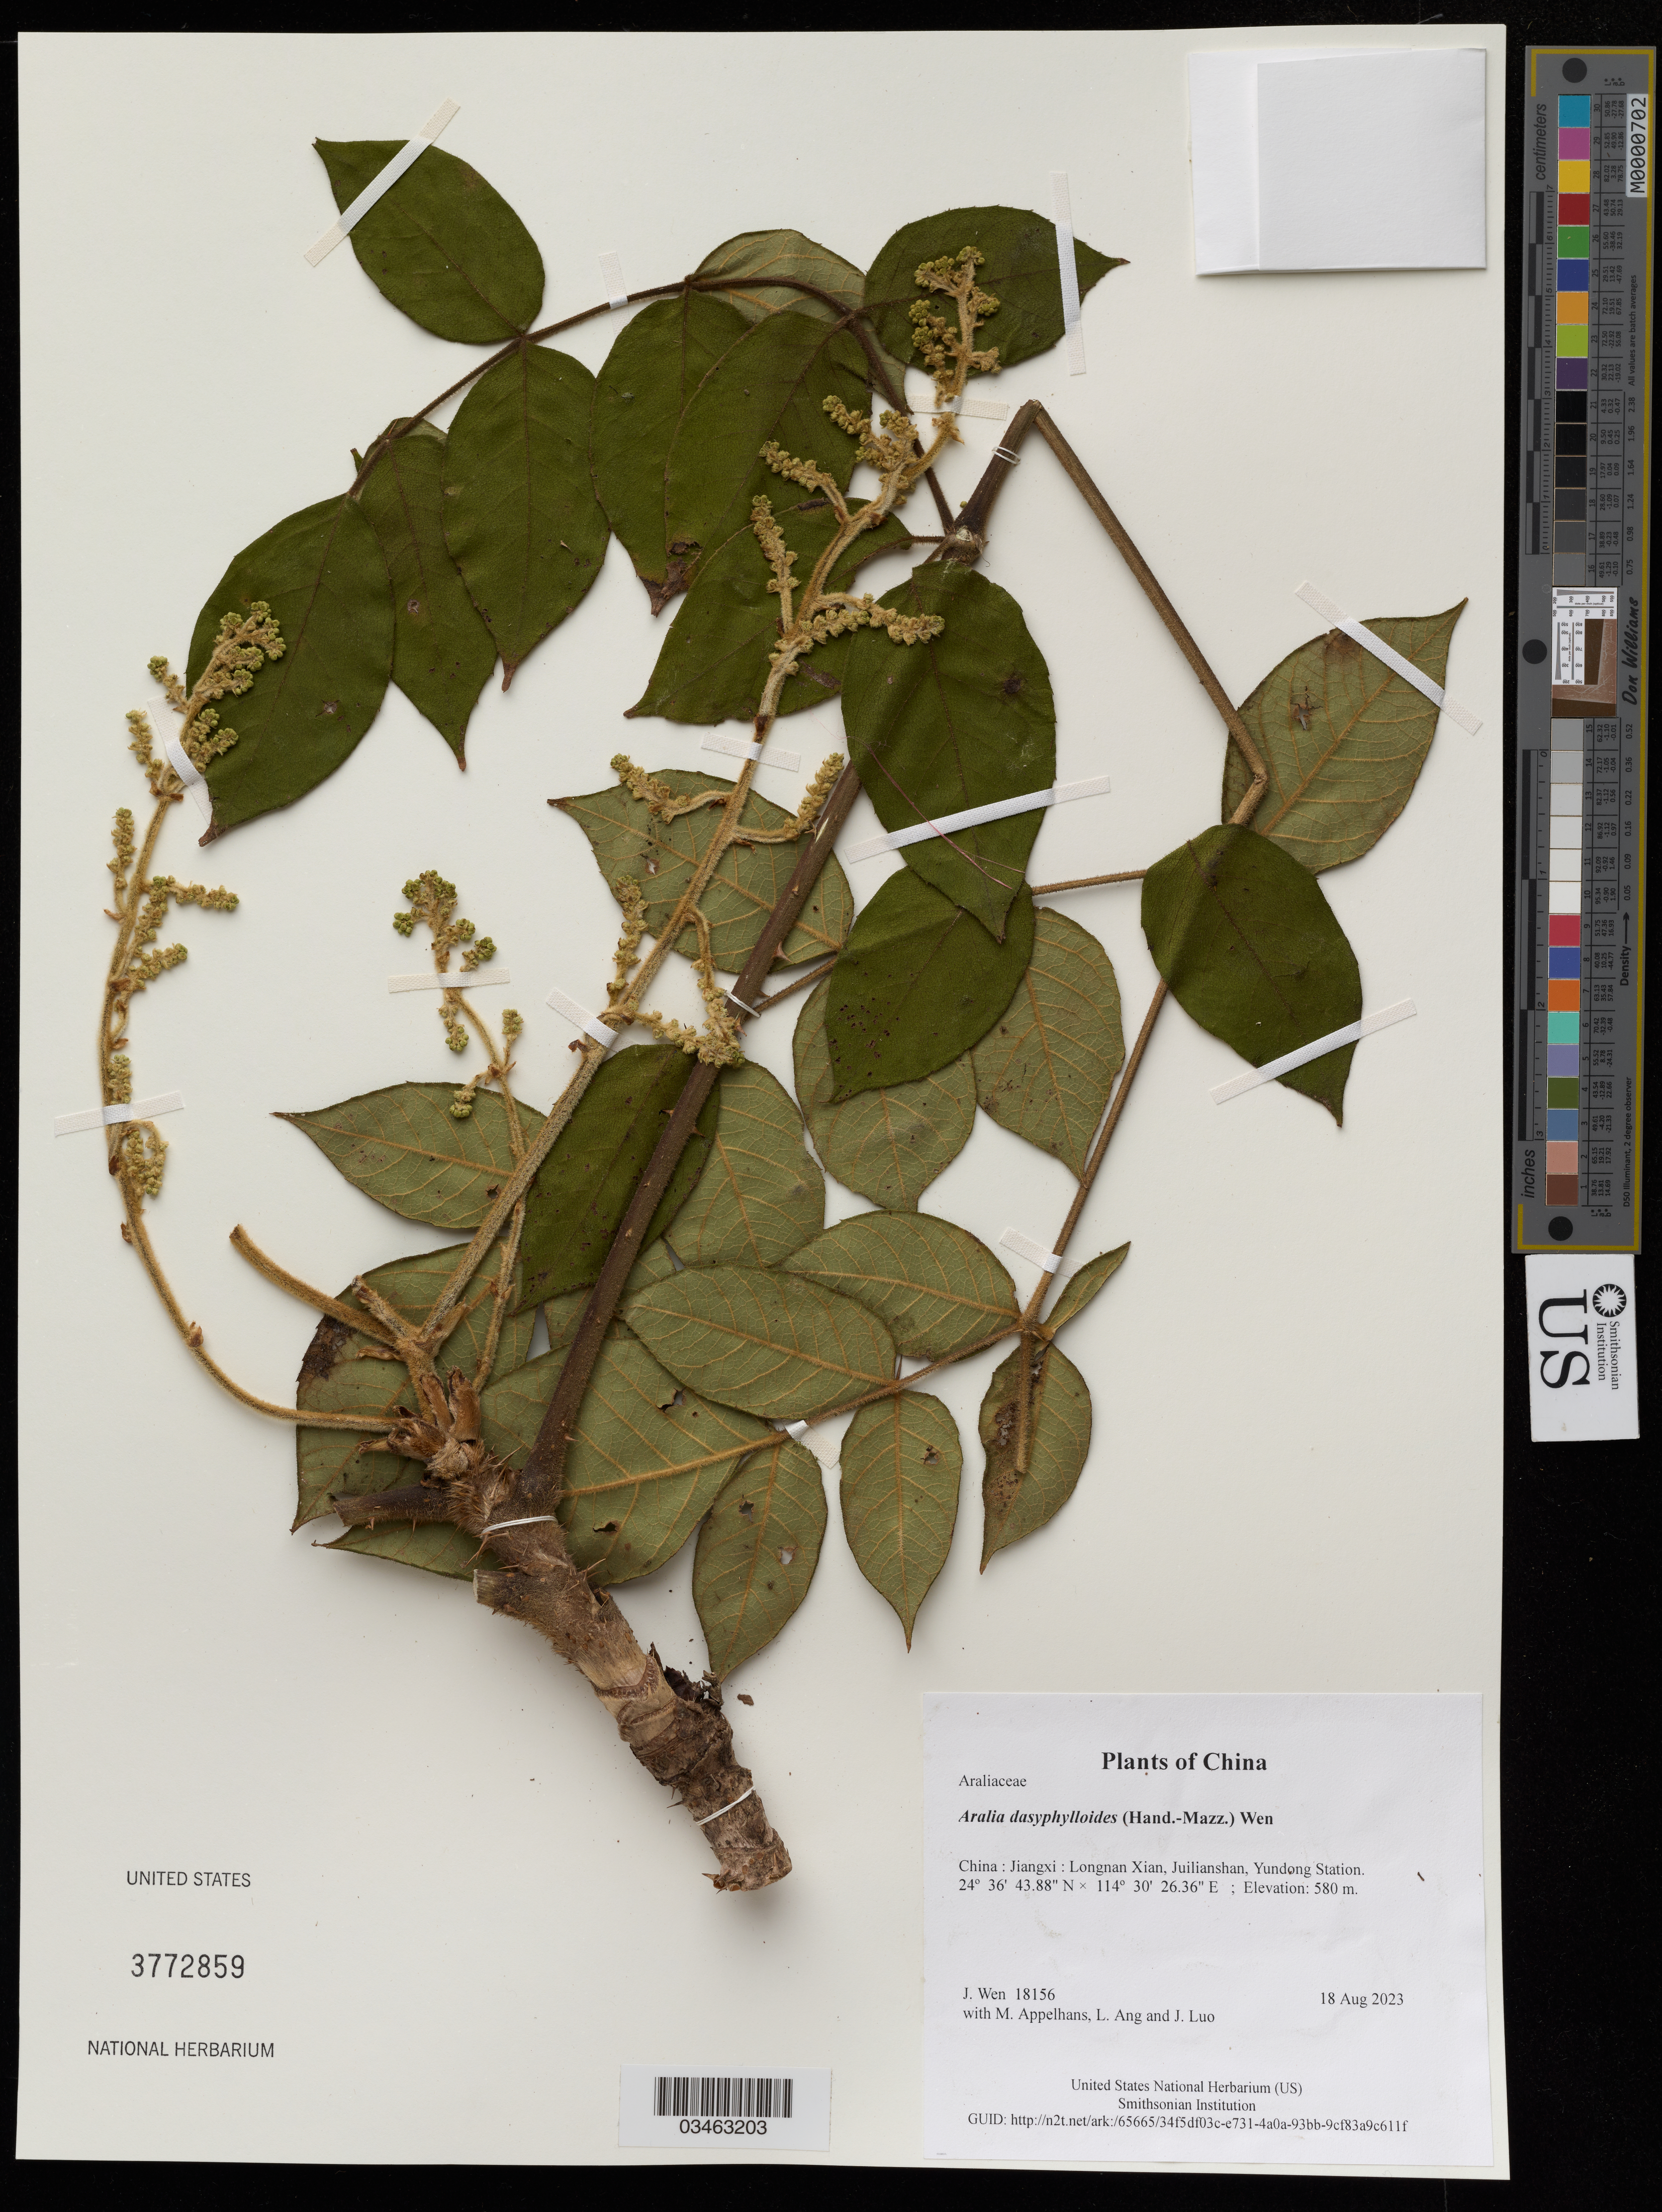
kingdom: Plantae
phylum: Tracheophyta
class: Magnoliopsida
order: Apiales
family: Araliaceae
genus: Aralia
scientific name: Aralia dasyphylloides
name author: (Hand.-Mazz.) J. Wen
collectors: J. Wen, M. Appelhans, L. Ang & J. Luo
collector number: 18156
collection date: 2023-08-18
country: China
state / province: Jiangxi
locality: Longnan Xian, Juilianshan, Yundong Station.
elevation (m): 580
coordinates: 24.612189 N, 114.507322 E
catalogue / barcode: US 3772859